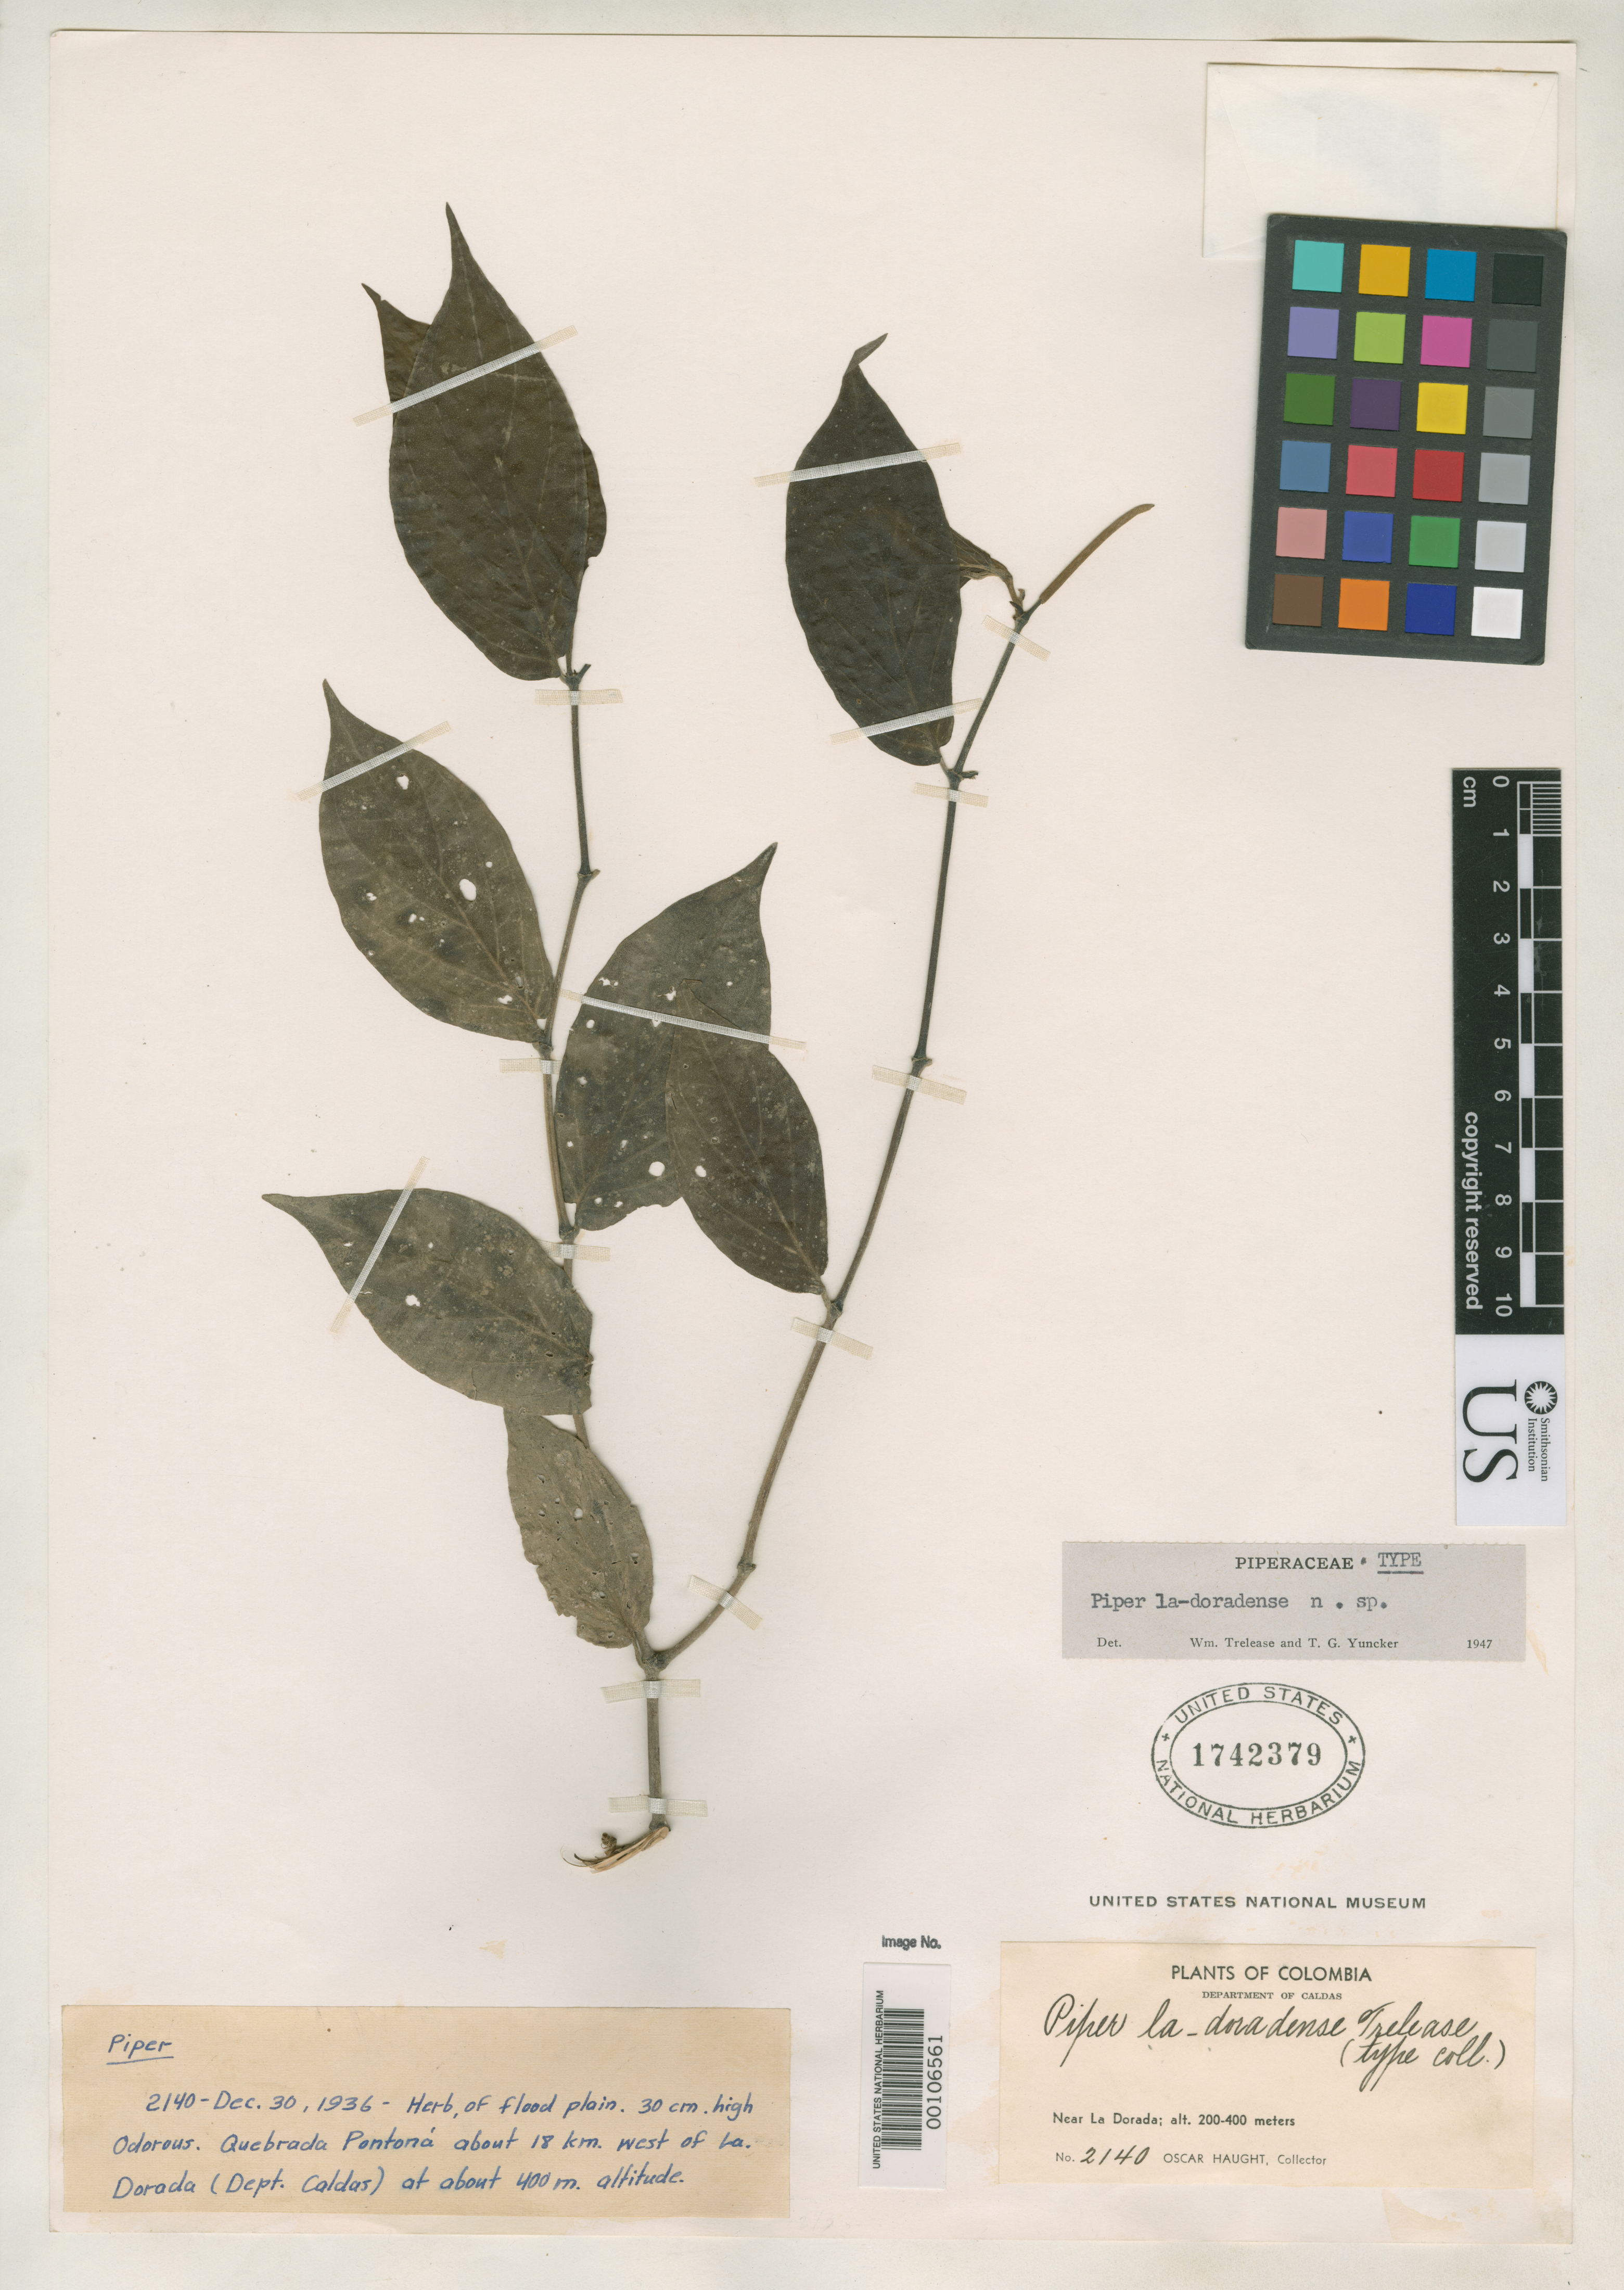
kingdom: Plantae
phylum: Tracheophyta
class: Magnoliopsida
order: Piperales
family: Piperaceae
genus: Piper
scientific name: Piper la-doradense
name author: Trel. & Yunck.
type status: Holotype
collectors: O. L. Haught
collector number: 2140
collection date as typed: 30 Dec 1936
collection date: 1936-12-30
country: Colombia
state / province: Caldas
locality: Quebrada Ponton, W of La Dorado.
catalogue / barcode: US 1742379